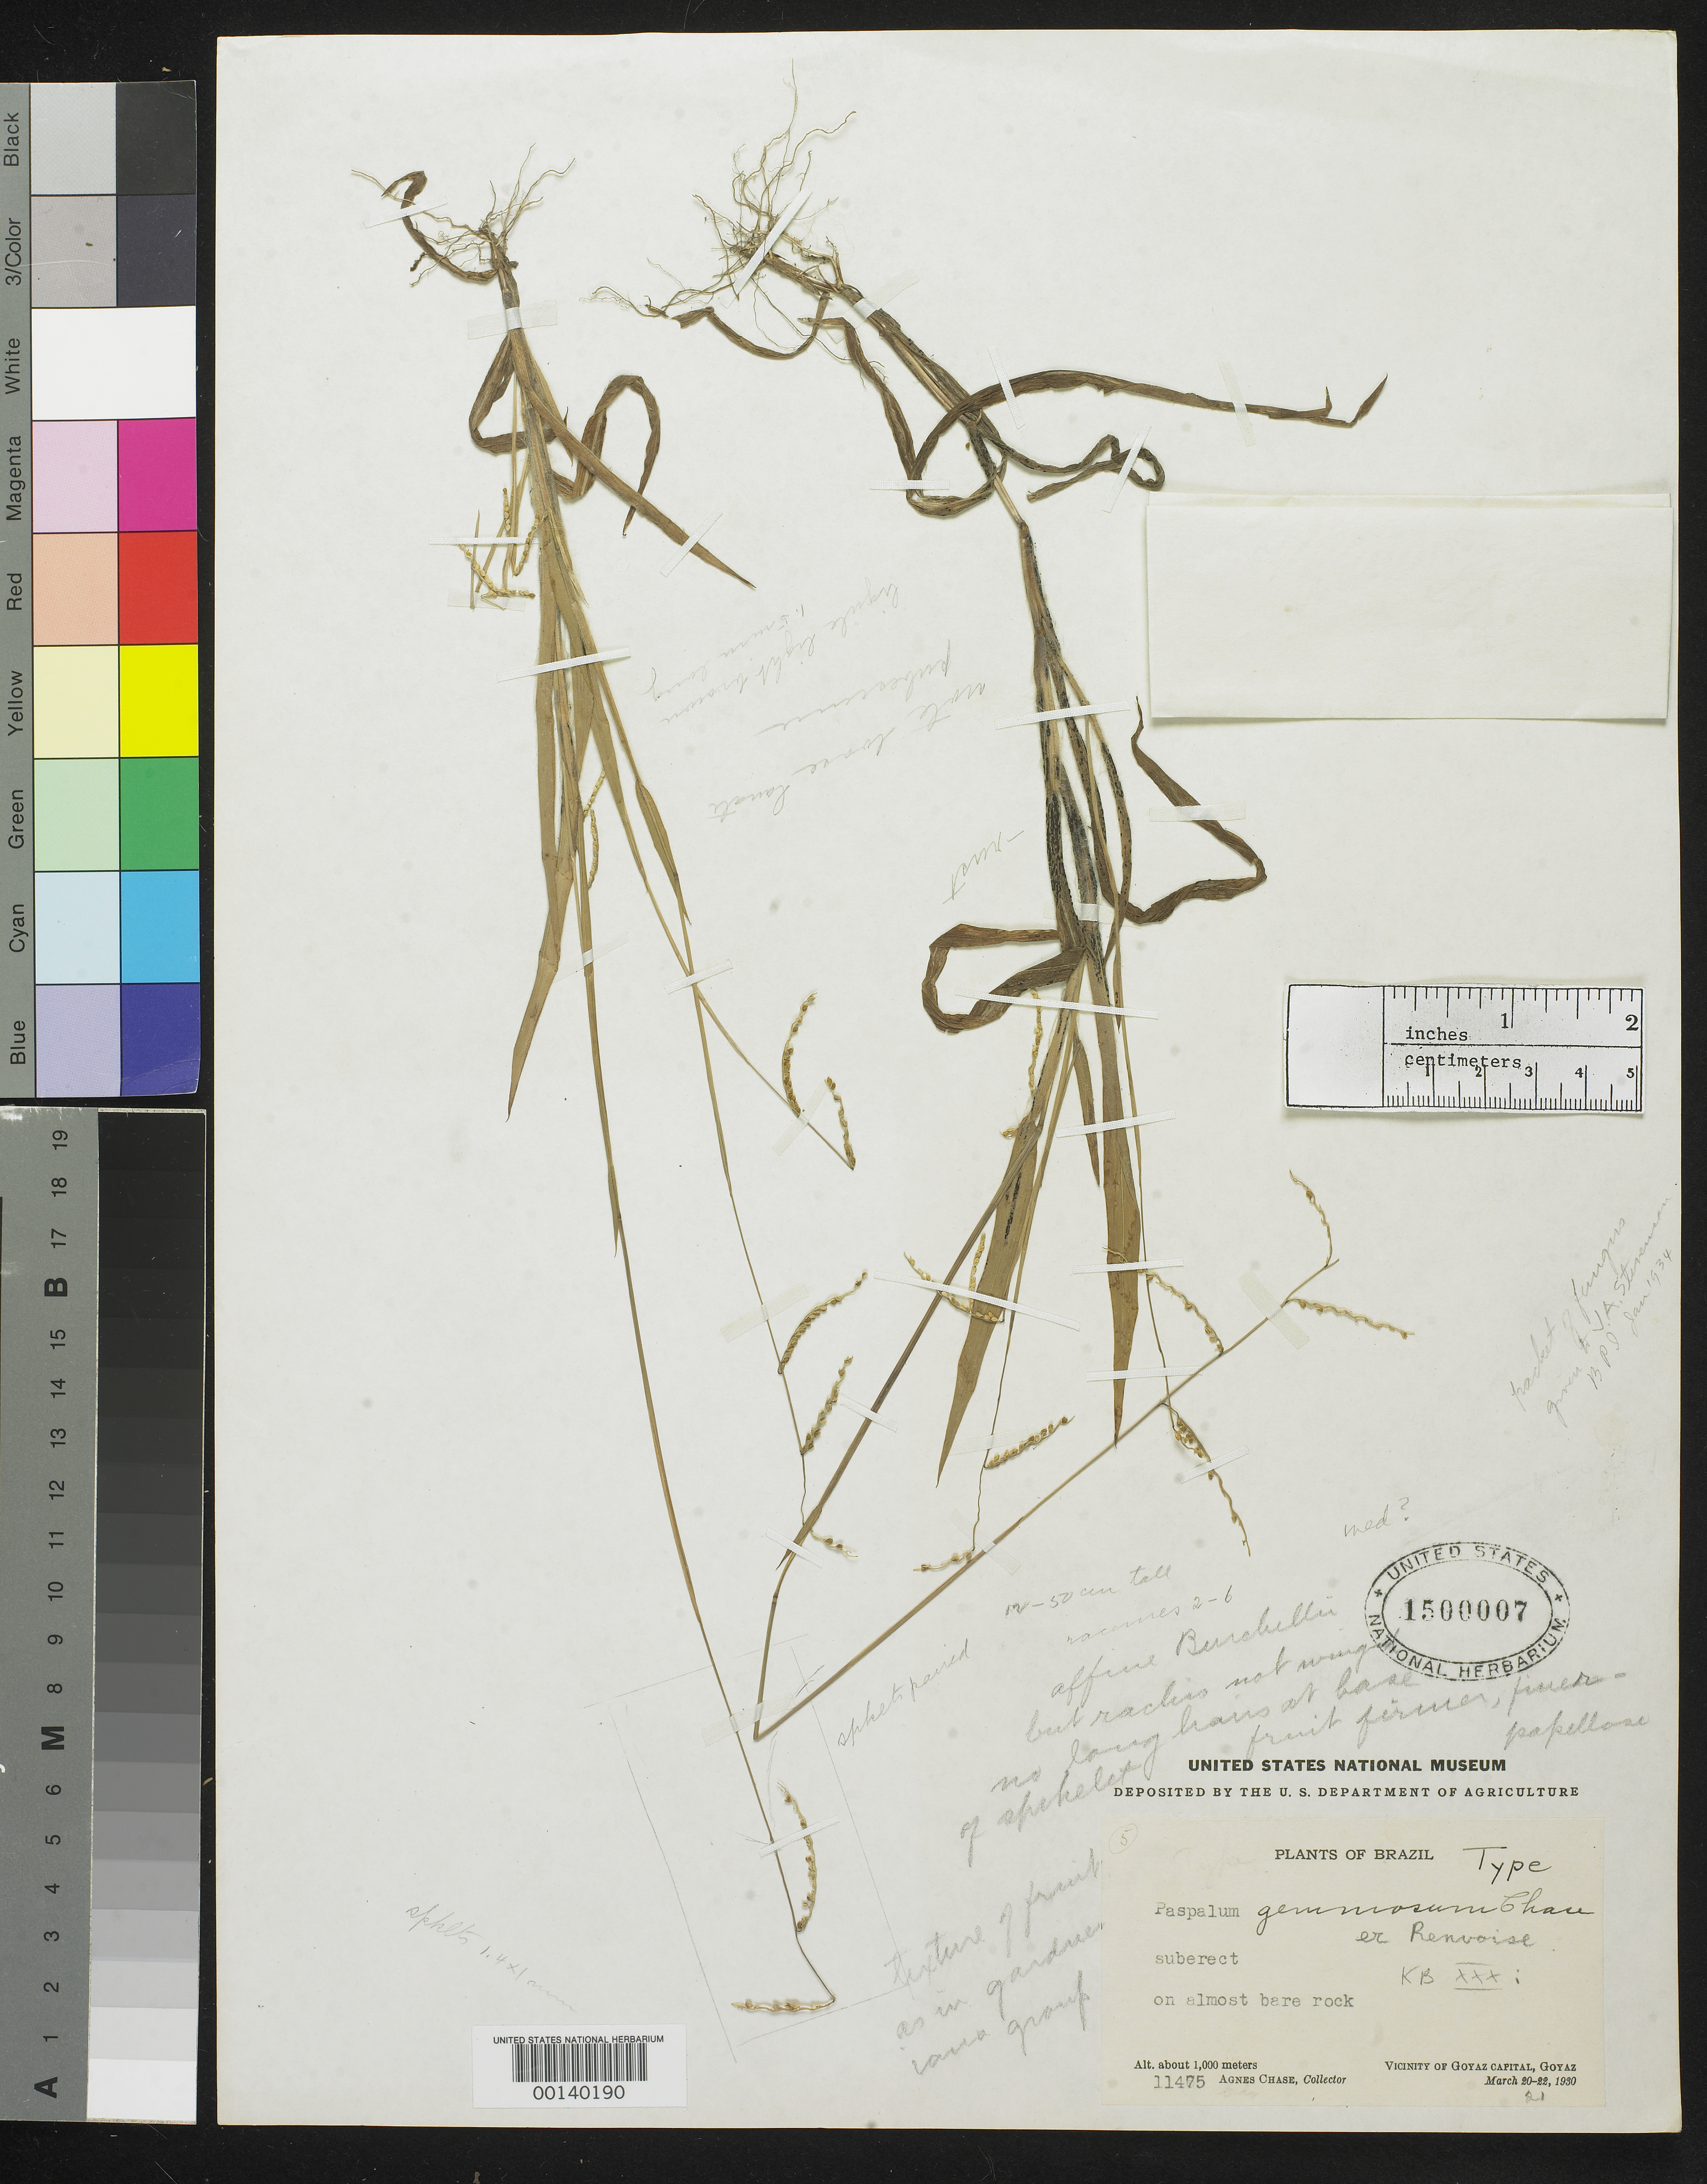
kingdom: Plantae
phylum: Tracheophyta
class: Liliopsida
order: Poales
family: Poaceae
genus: Paspalum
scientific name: Paspalum gemmosum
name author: Chase ex Renvoize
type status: Holotype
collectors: A. Chase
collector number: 11475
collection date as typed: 20 Mar 1930 to 22 Mar 1930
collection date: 1930-03-20/1930-03-22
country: Brazil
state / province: Goiás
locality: Near Goias.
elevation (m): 1000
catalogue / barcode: US 1500007